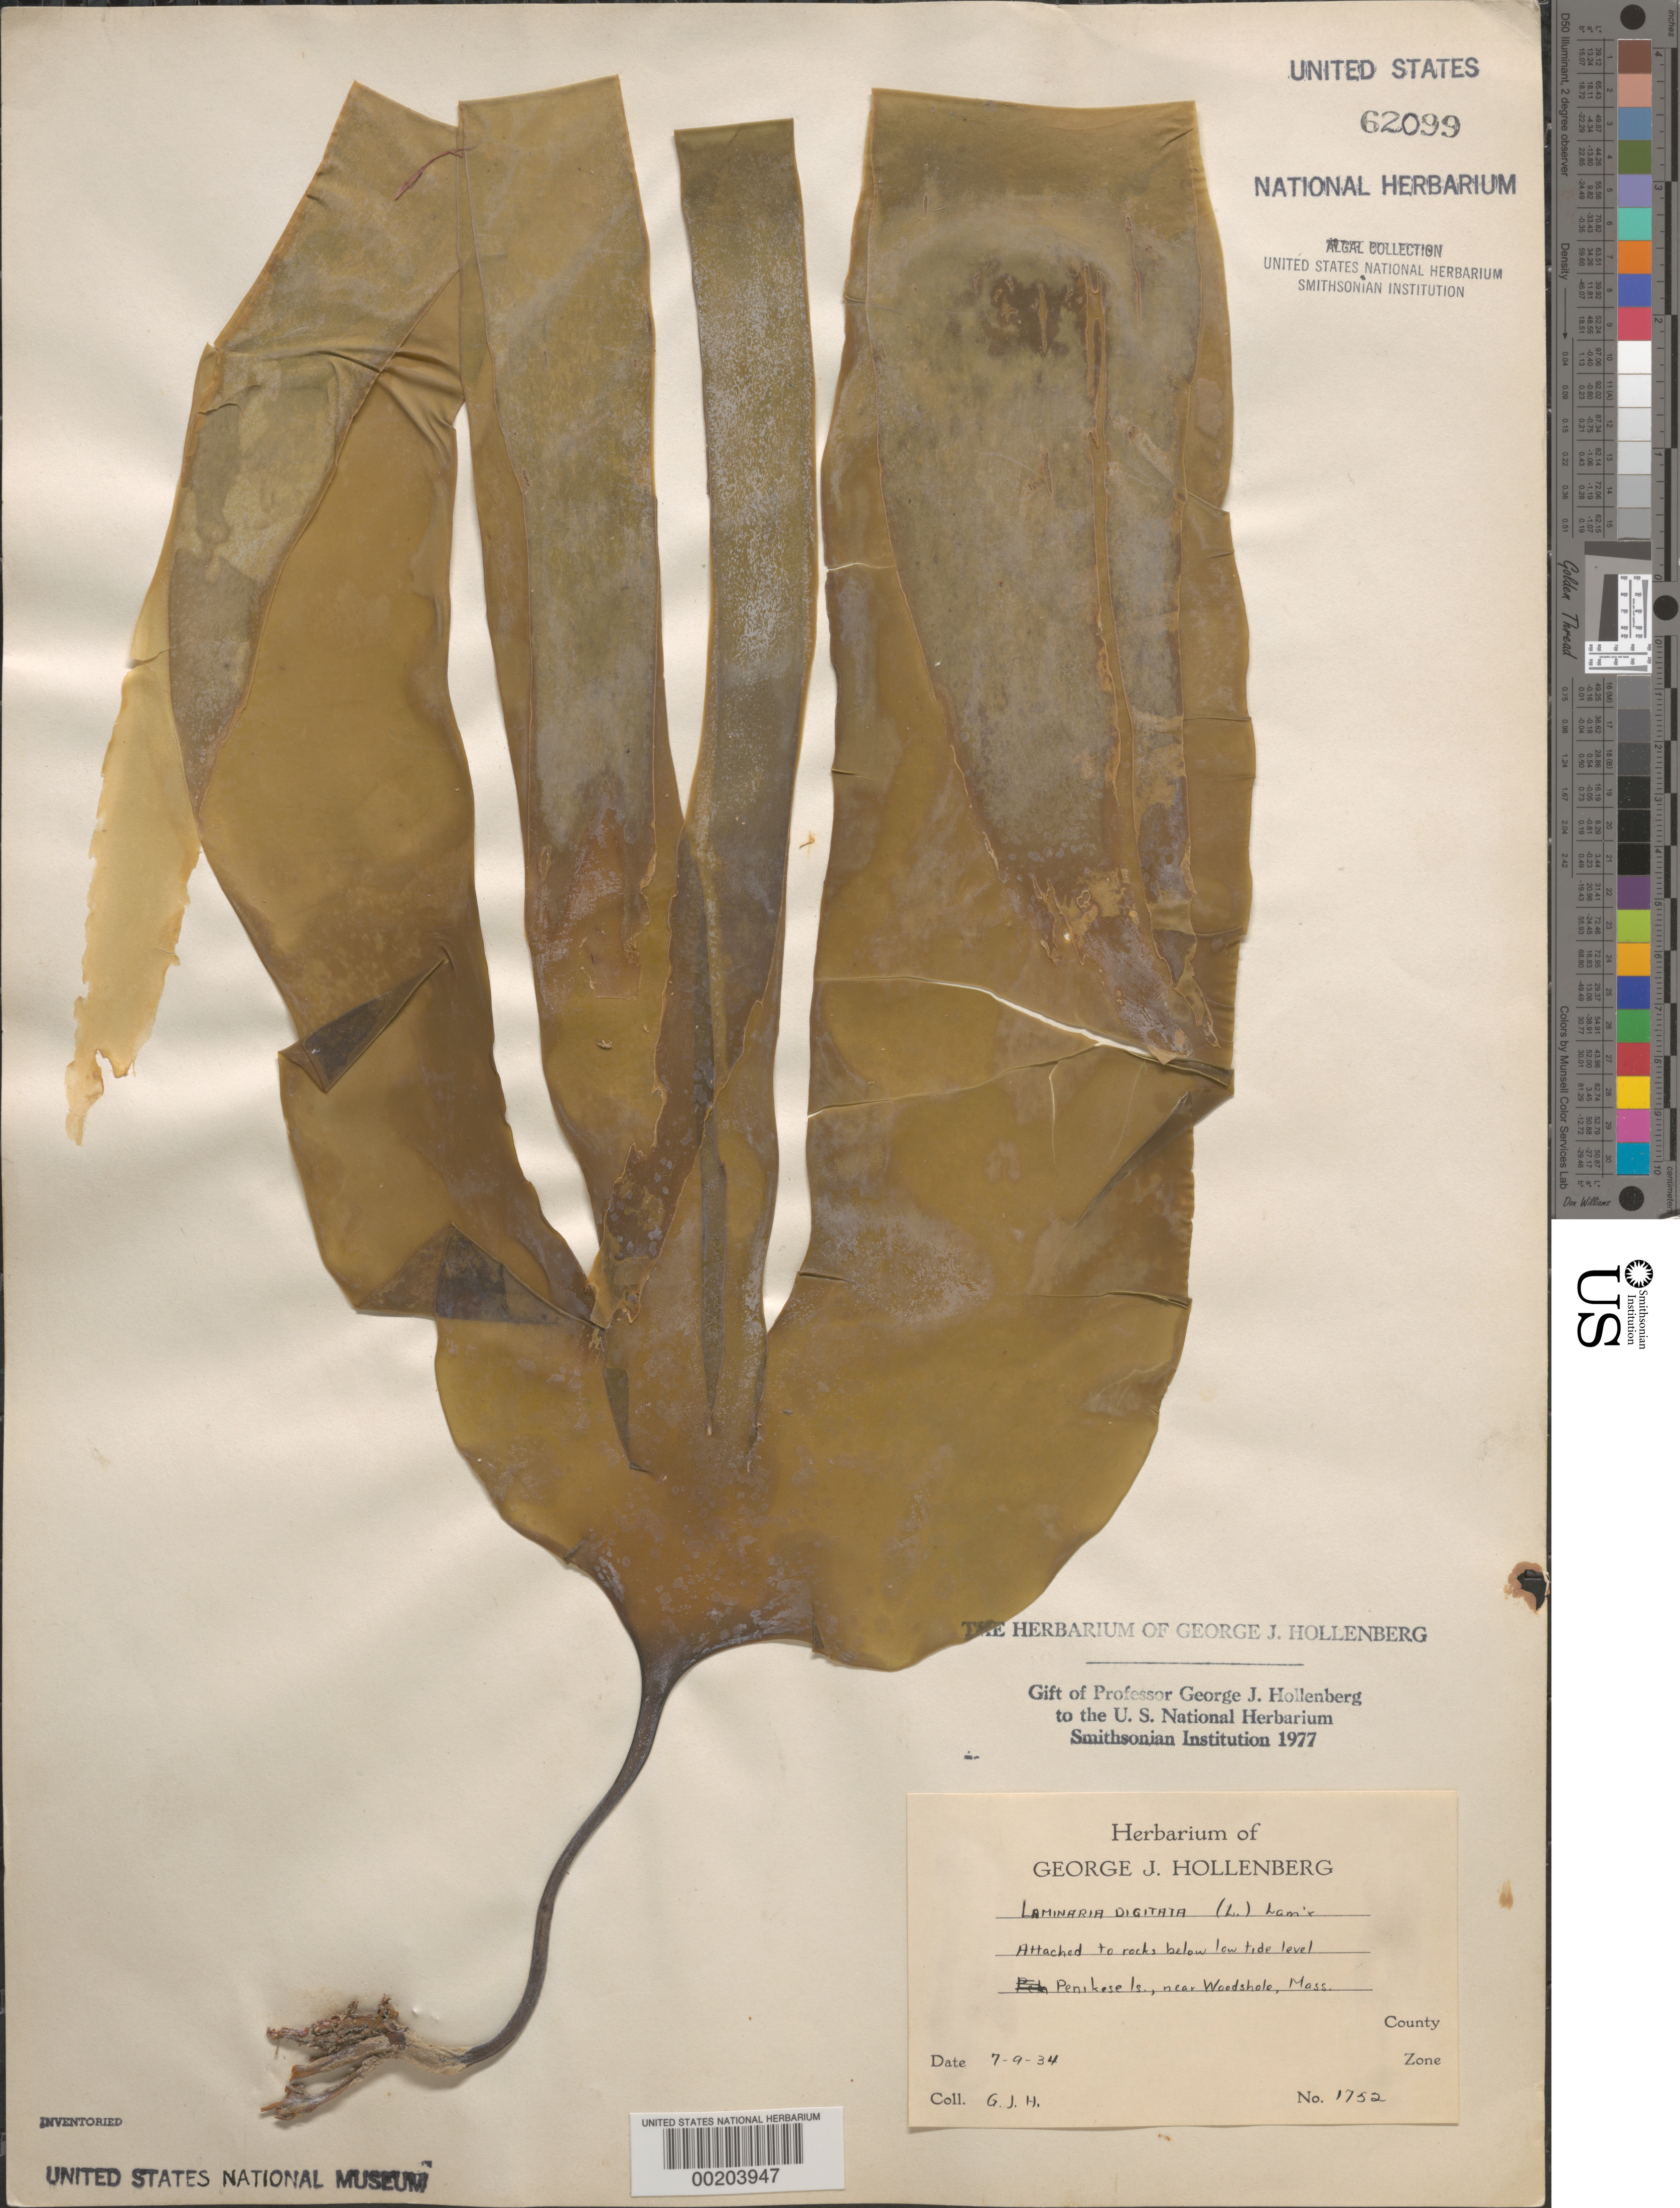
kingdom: Chromista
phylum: Ochrophyta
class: Phaeophyceae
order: Laminariales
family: Laminariaceae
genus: Laminaria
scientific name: Laminaria digitata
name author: (Hudson) J.V.Lamouroux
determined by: Hollenberg, George J.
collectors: G. Hollenberg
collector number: GJH 1752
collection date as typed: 09 Jul 1934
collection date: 1934-07-09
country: United States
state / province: Massachusetts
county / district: Dukes County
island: Penikese Island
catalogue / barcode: US 62099